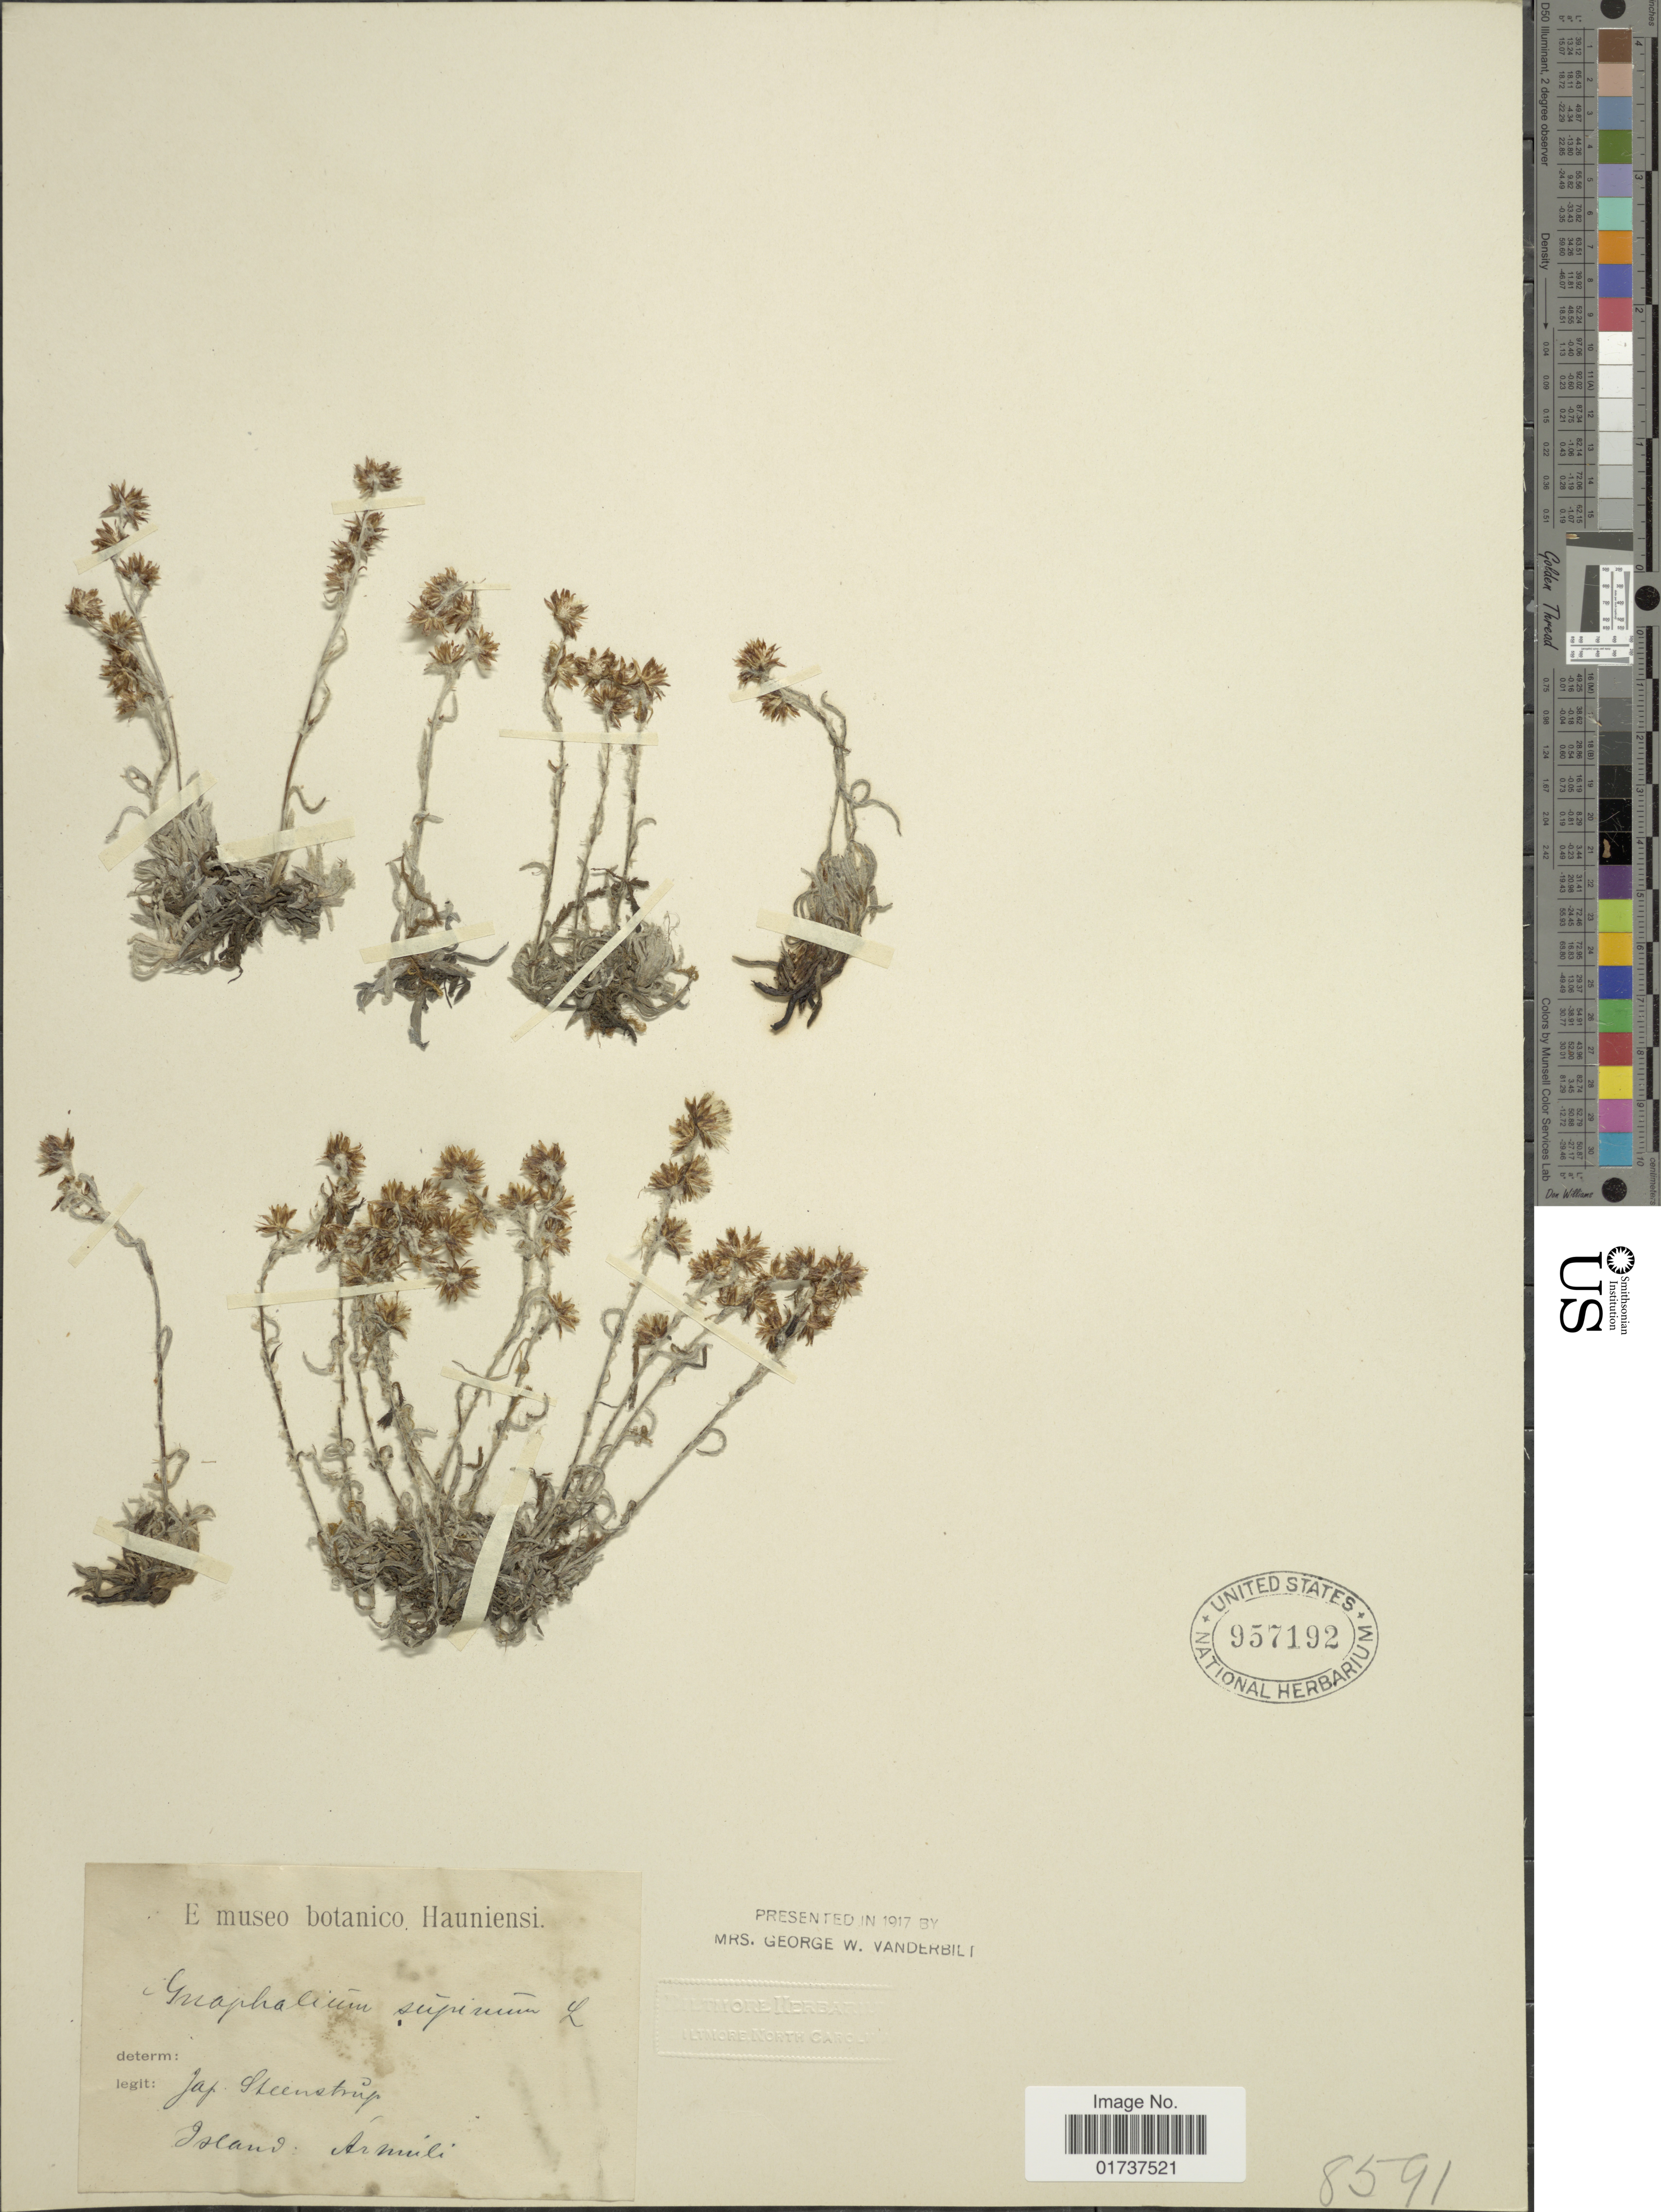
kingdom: Plantae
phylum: Tracheophyta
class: Magnoliopsida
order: Asterales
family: Asteraceae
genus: Gnaphalium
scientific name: Gnaphalium supinum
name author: L.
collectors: G. Alcenstrap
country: Iceland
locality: Gap. Atcentstrap., Island: Armuli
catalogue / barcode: US 957192